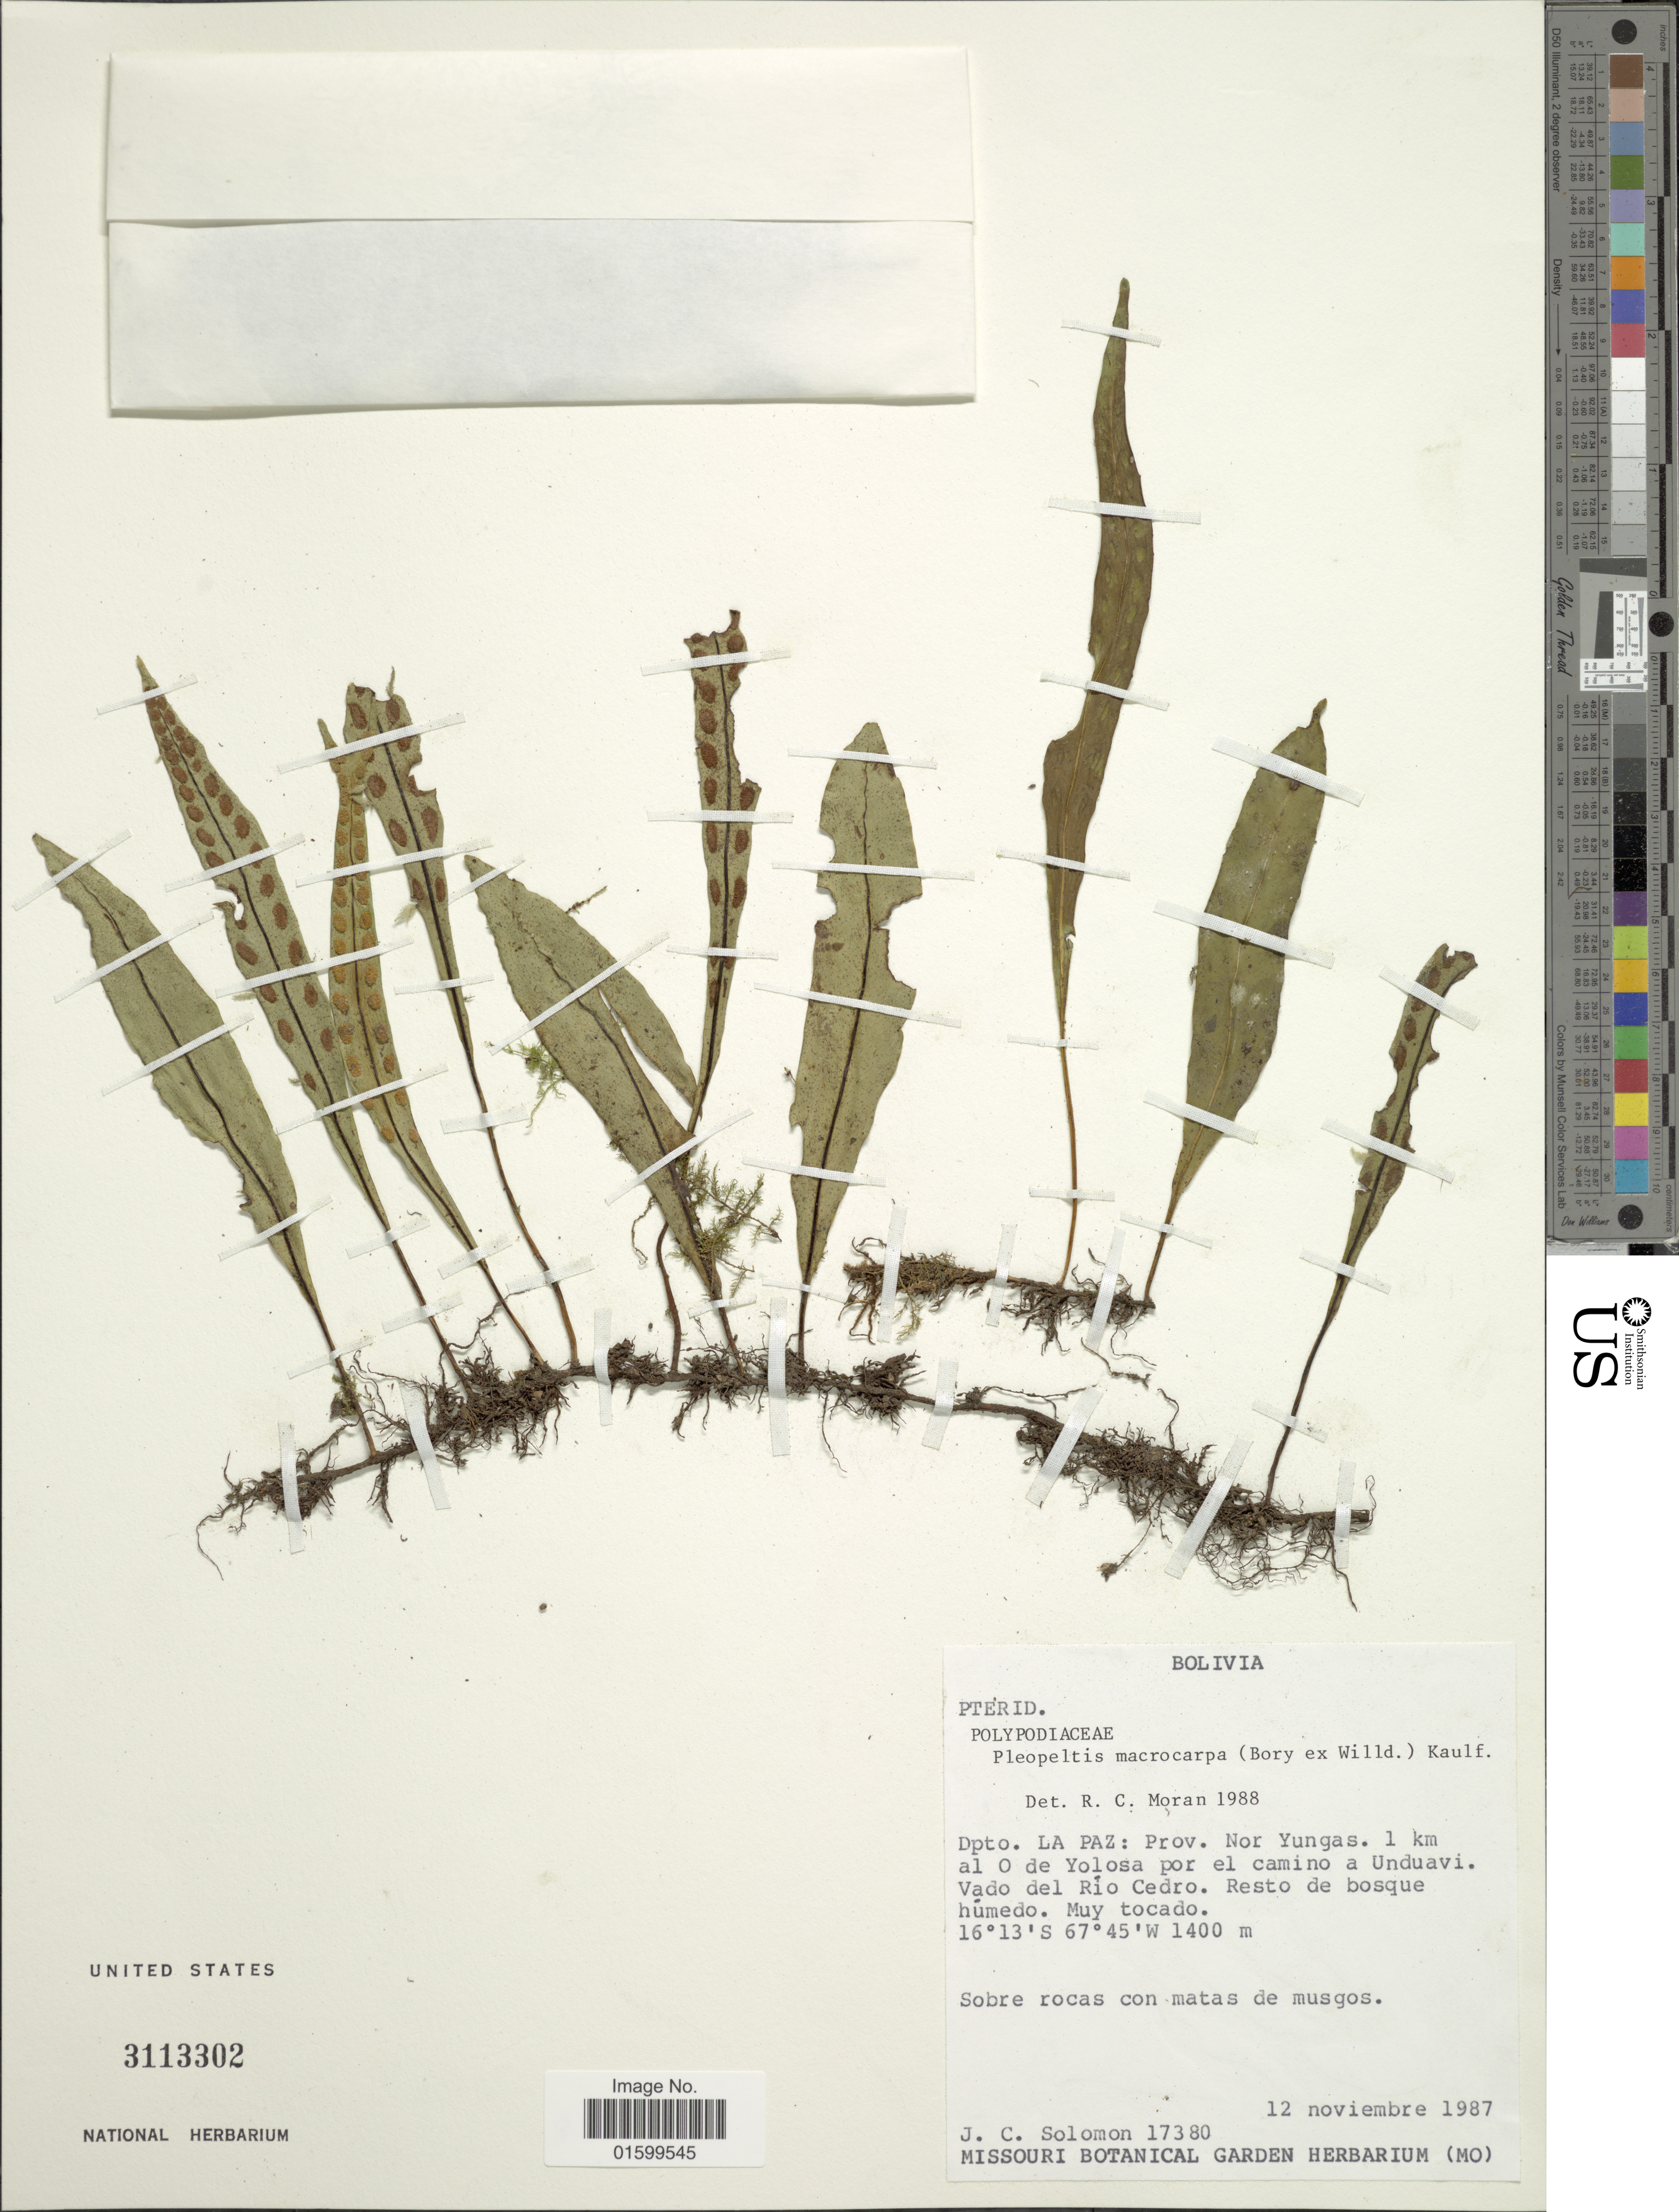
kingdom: Plantae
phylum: Tracheophyta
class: Polypodiopsida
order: Polypodiales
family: Polypodiaceae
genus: Pleopeltis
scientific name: Pleopeltis macrocarpa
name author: (Bory ex Willd.) Kaulf.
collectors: J. C. Solomon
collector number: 17380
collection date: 1987-11-12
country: Bolivia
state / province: La Paz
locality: Dpto. La Paz: Prov. Nor Yungas, 1 km al O de Yolosa por el camino a Unduavi, Vado del Rio Cedro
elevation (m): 1400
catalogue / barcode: US 3113302